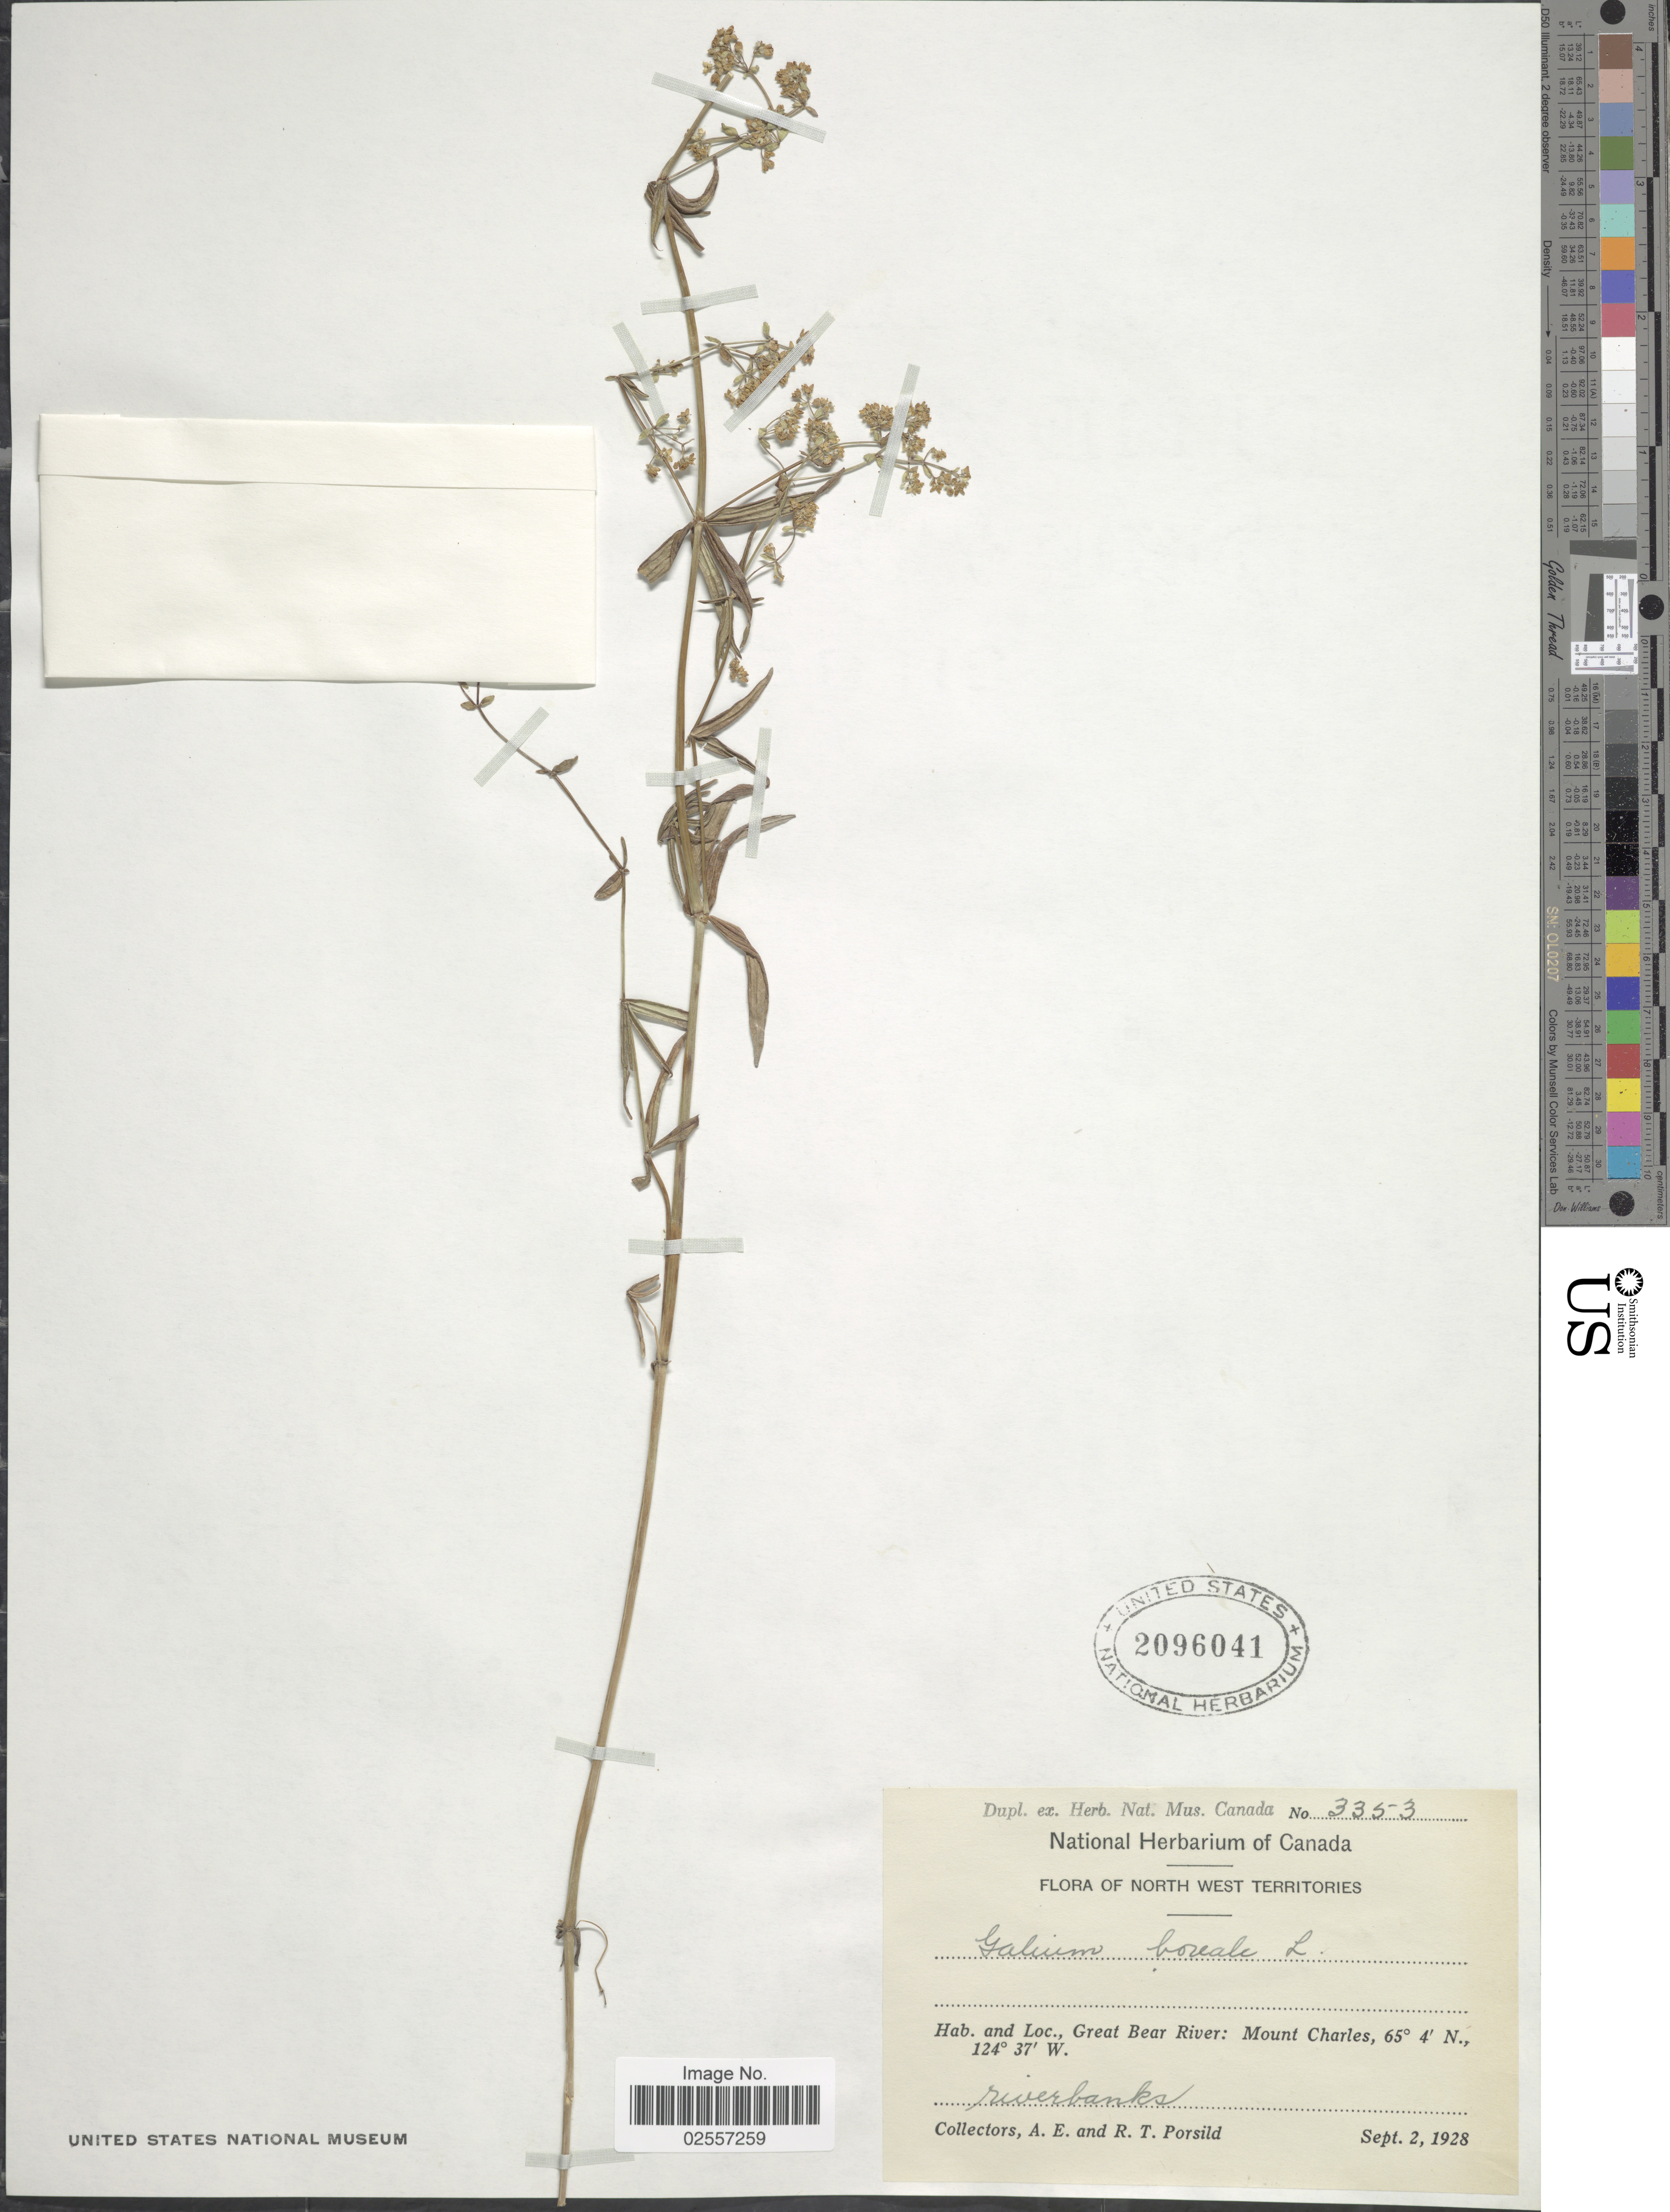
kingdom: Plantae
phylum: Tracheophyta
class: Magnoliopsida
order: Gentianales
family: Rubiaceae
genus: Galium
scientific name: Galium boreale L.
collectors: A. E. Porsild & R. T. Porsild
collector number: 3353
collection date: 1928-09-02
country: Canada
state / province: Northwest Territories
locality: Great Bear River: Mount Charles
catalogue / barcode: US 2096041